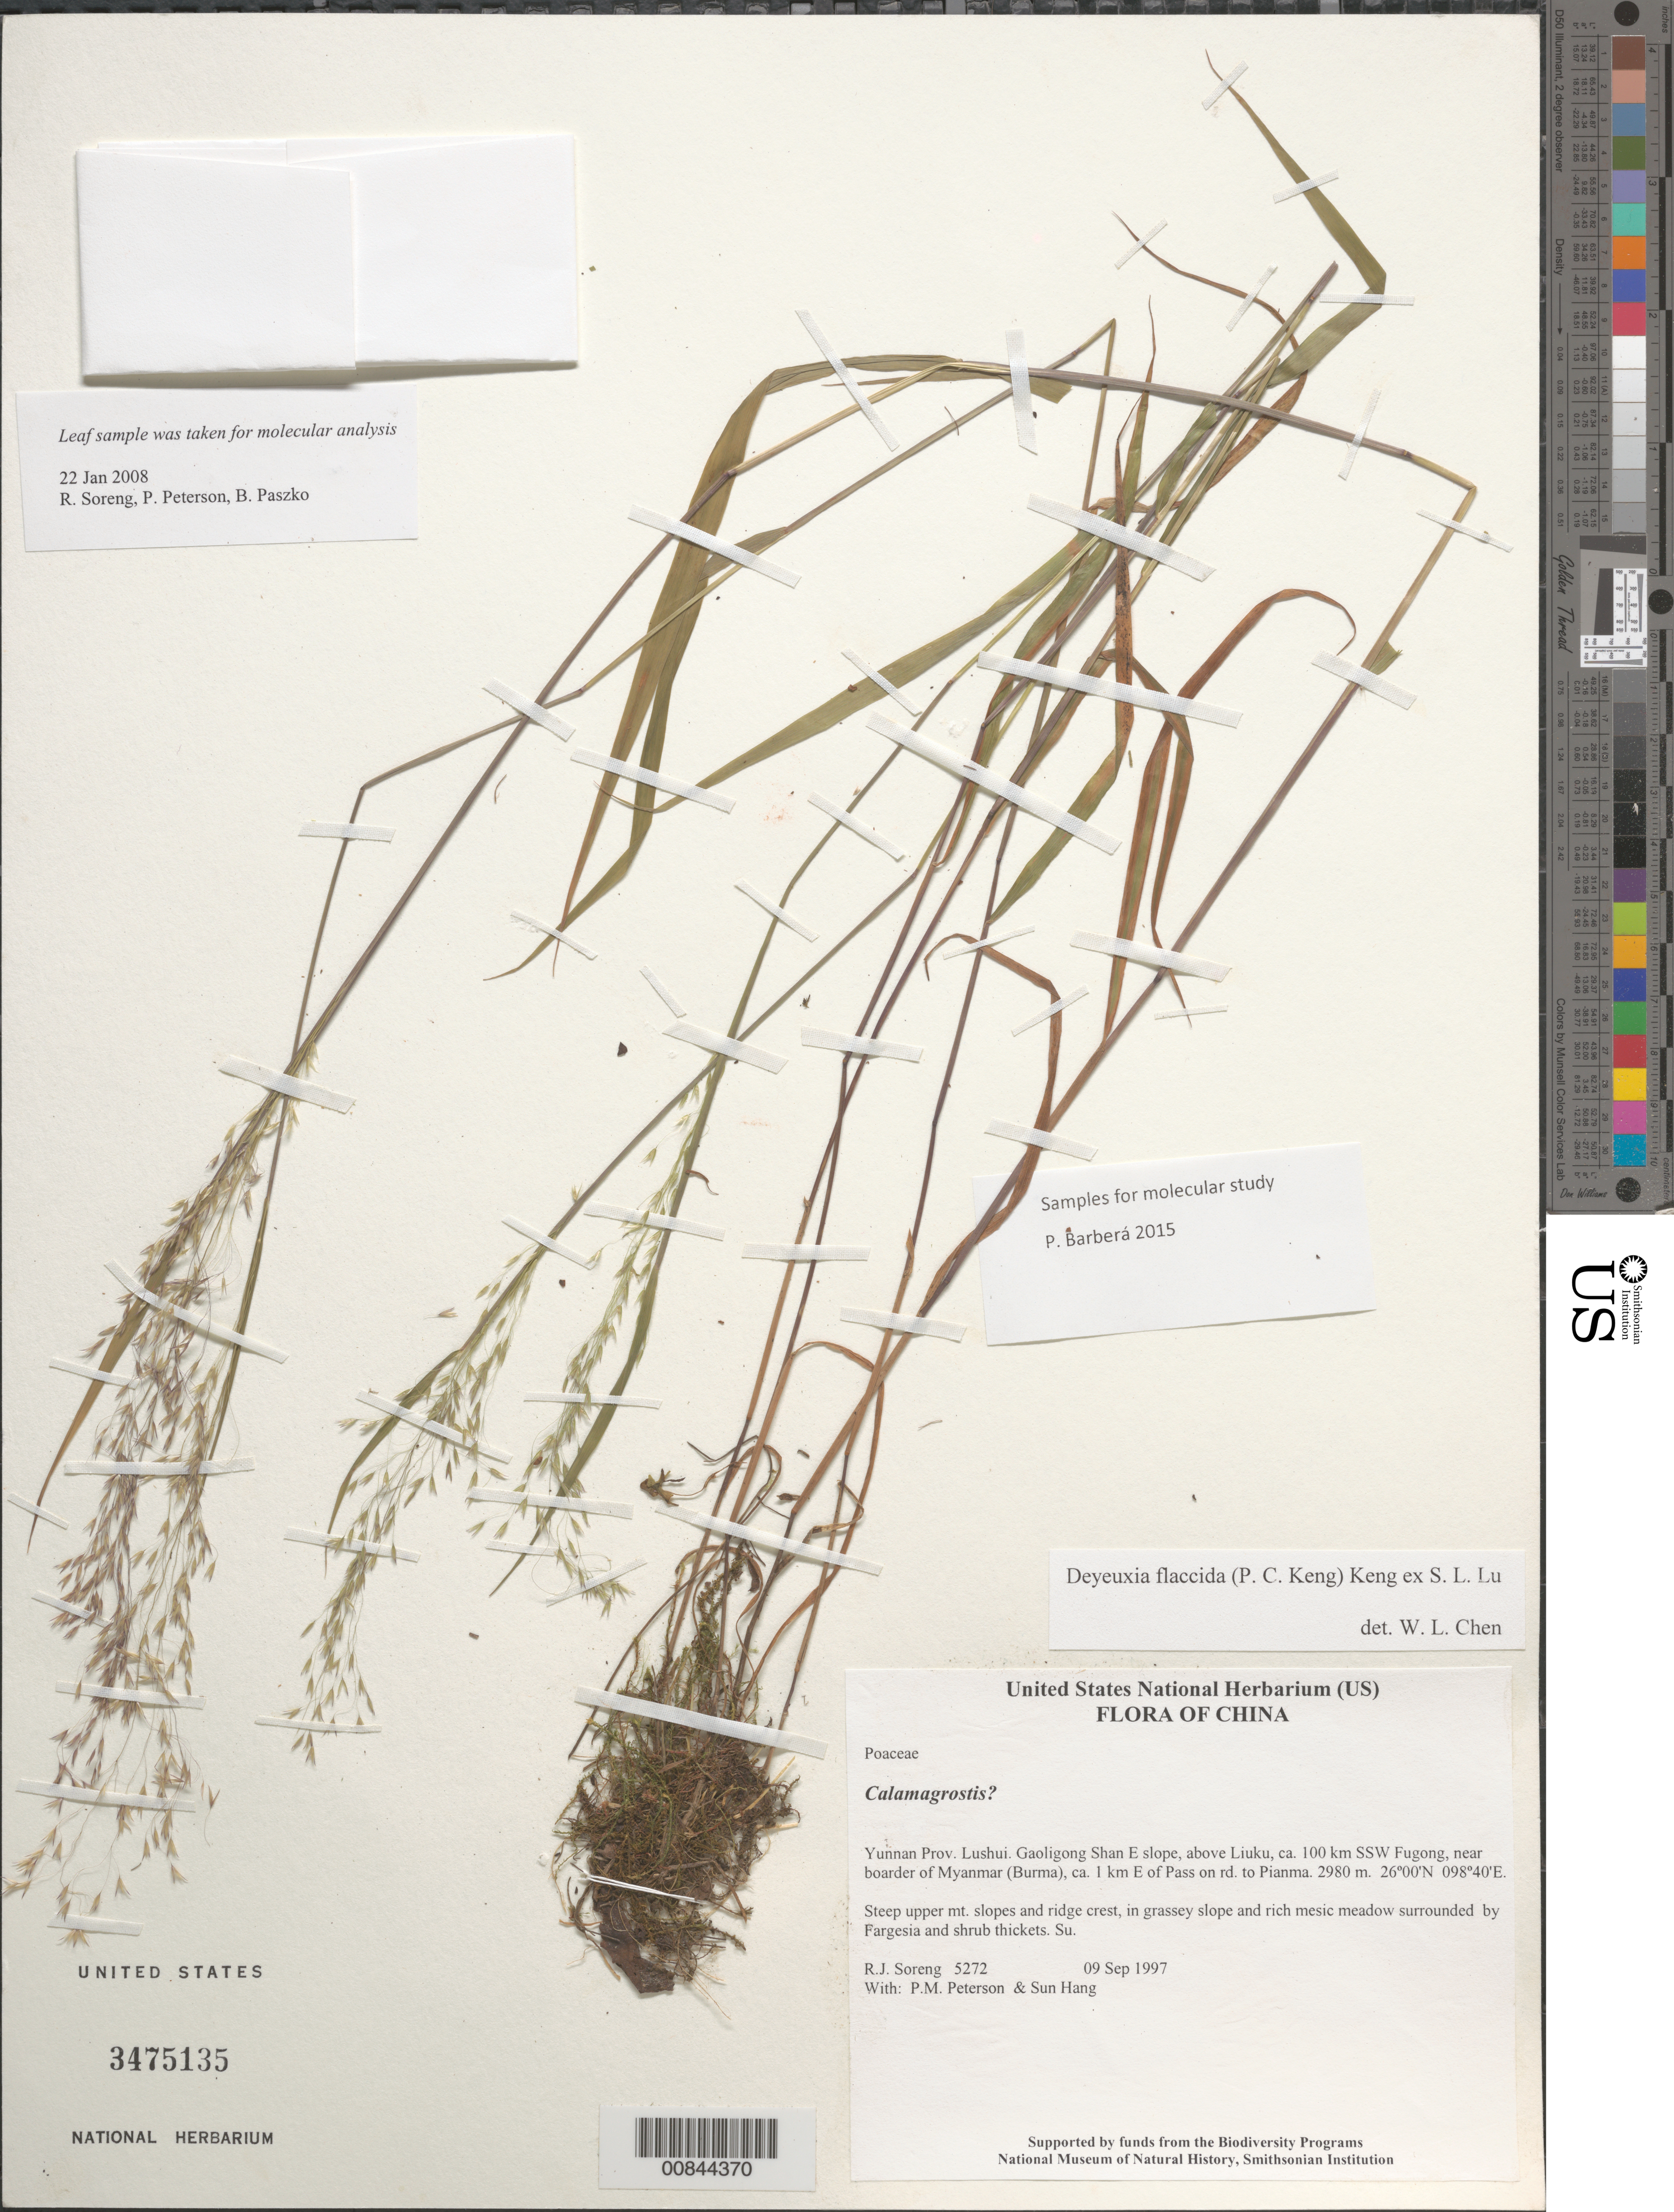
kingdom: Plantae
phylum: Tracheophyta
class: Liliopsida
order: Poales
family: Poaceae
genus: Deyeuxia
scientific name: Deyeuxia diffusa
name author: Keng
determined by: Paszko, B.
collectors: R. J. Soreng, P. M. Peterson & Sun Hang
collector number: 5272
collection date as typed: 09 Sep 1997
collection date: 1997-09-09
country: China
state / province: Yunnan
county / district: Lushui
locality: Gaoligong Shan E slope, above Liuku, ca. 100 km SSW Fugong, near boarder of Myanmar (Burma), ca. 1 km E of Pass on rd. to Pianma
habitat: Steep upper mt. slopes and ridge crest, in grassey slope and rich mesic meadow surrounded by Fargesia and shrub thickets. Su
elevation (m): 2980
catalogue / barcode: US 3475135